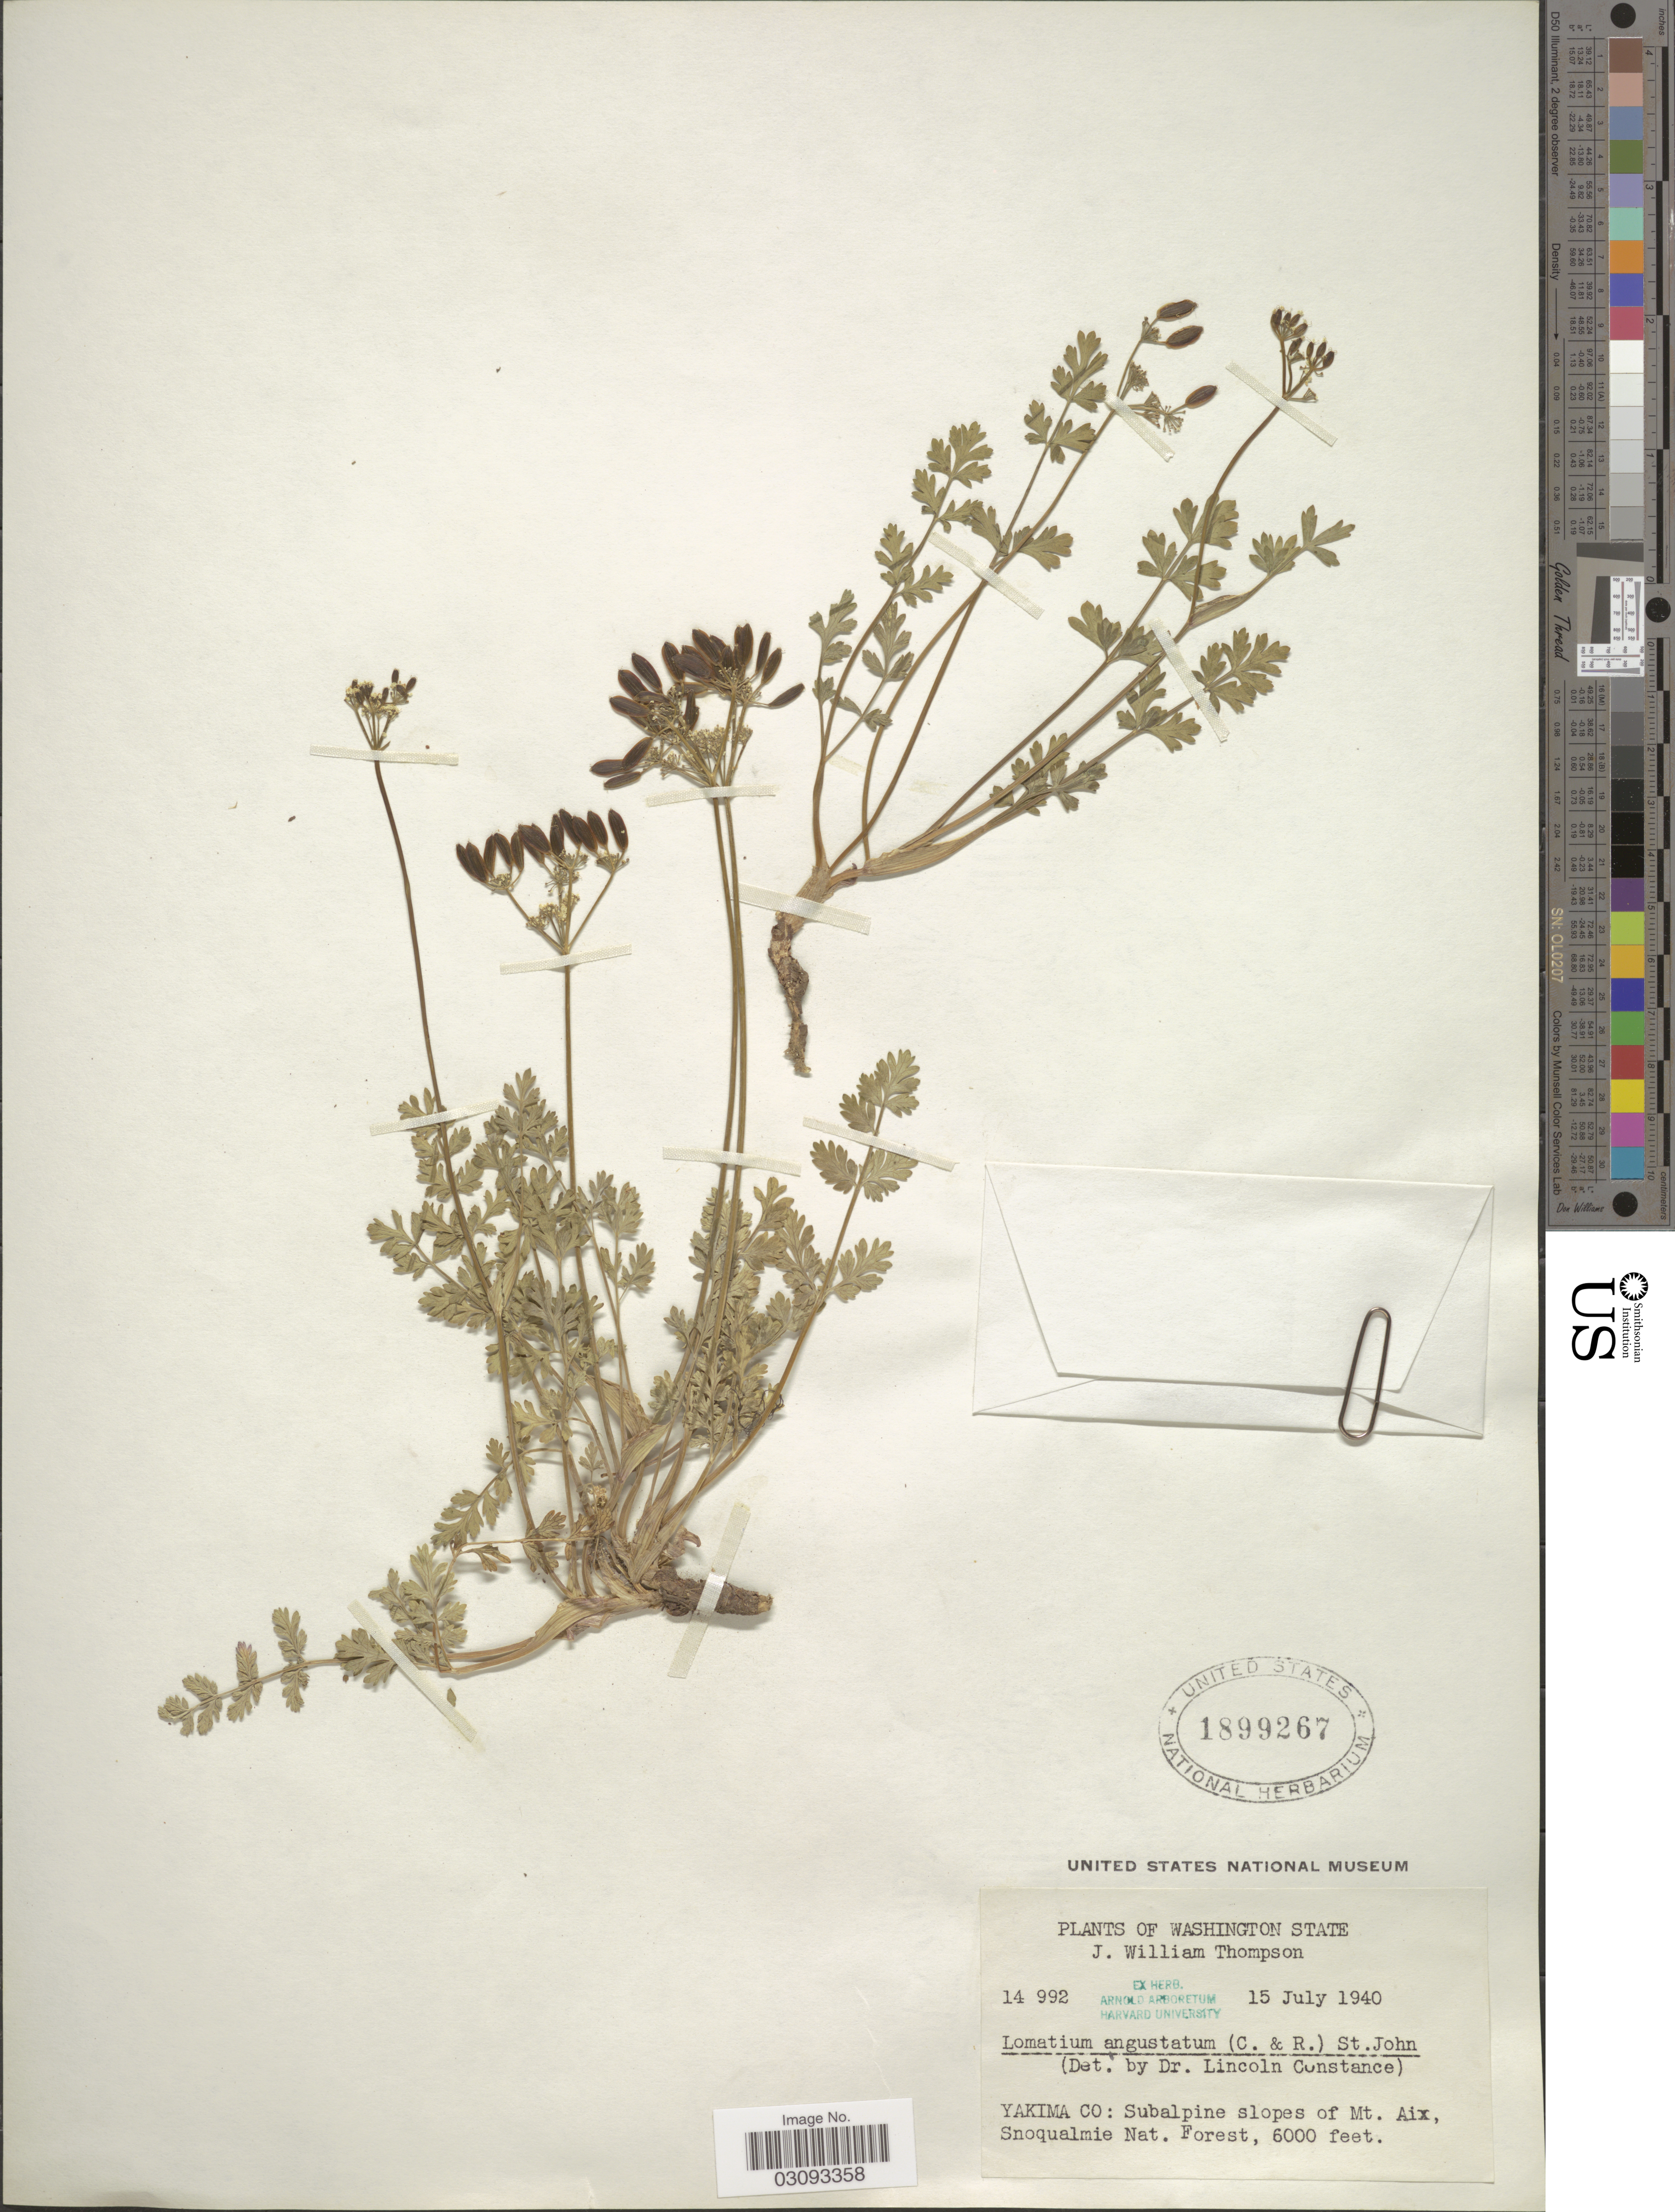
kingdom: Plantae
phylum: Tracheophyta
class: Magnoliopsida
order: Apiales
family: Apiaceae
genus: Lomatium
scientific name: Lomatium angustatum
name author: (J.M. Coult. & Rose) H. St. John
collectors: J. W. Thompson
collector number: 14992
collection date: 1940-07-15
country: United States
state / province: Washington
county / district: Yakima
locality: Yakima Co: Supalpine slopes of Mt. Aix, Snoqualmie Nat. Forest.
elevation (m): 1829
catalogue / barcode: US 1899267